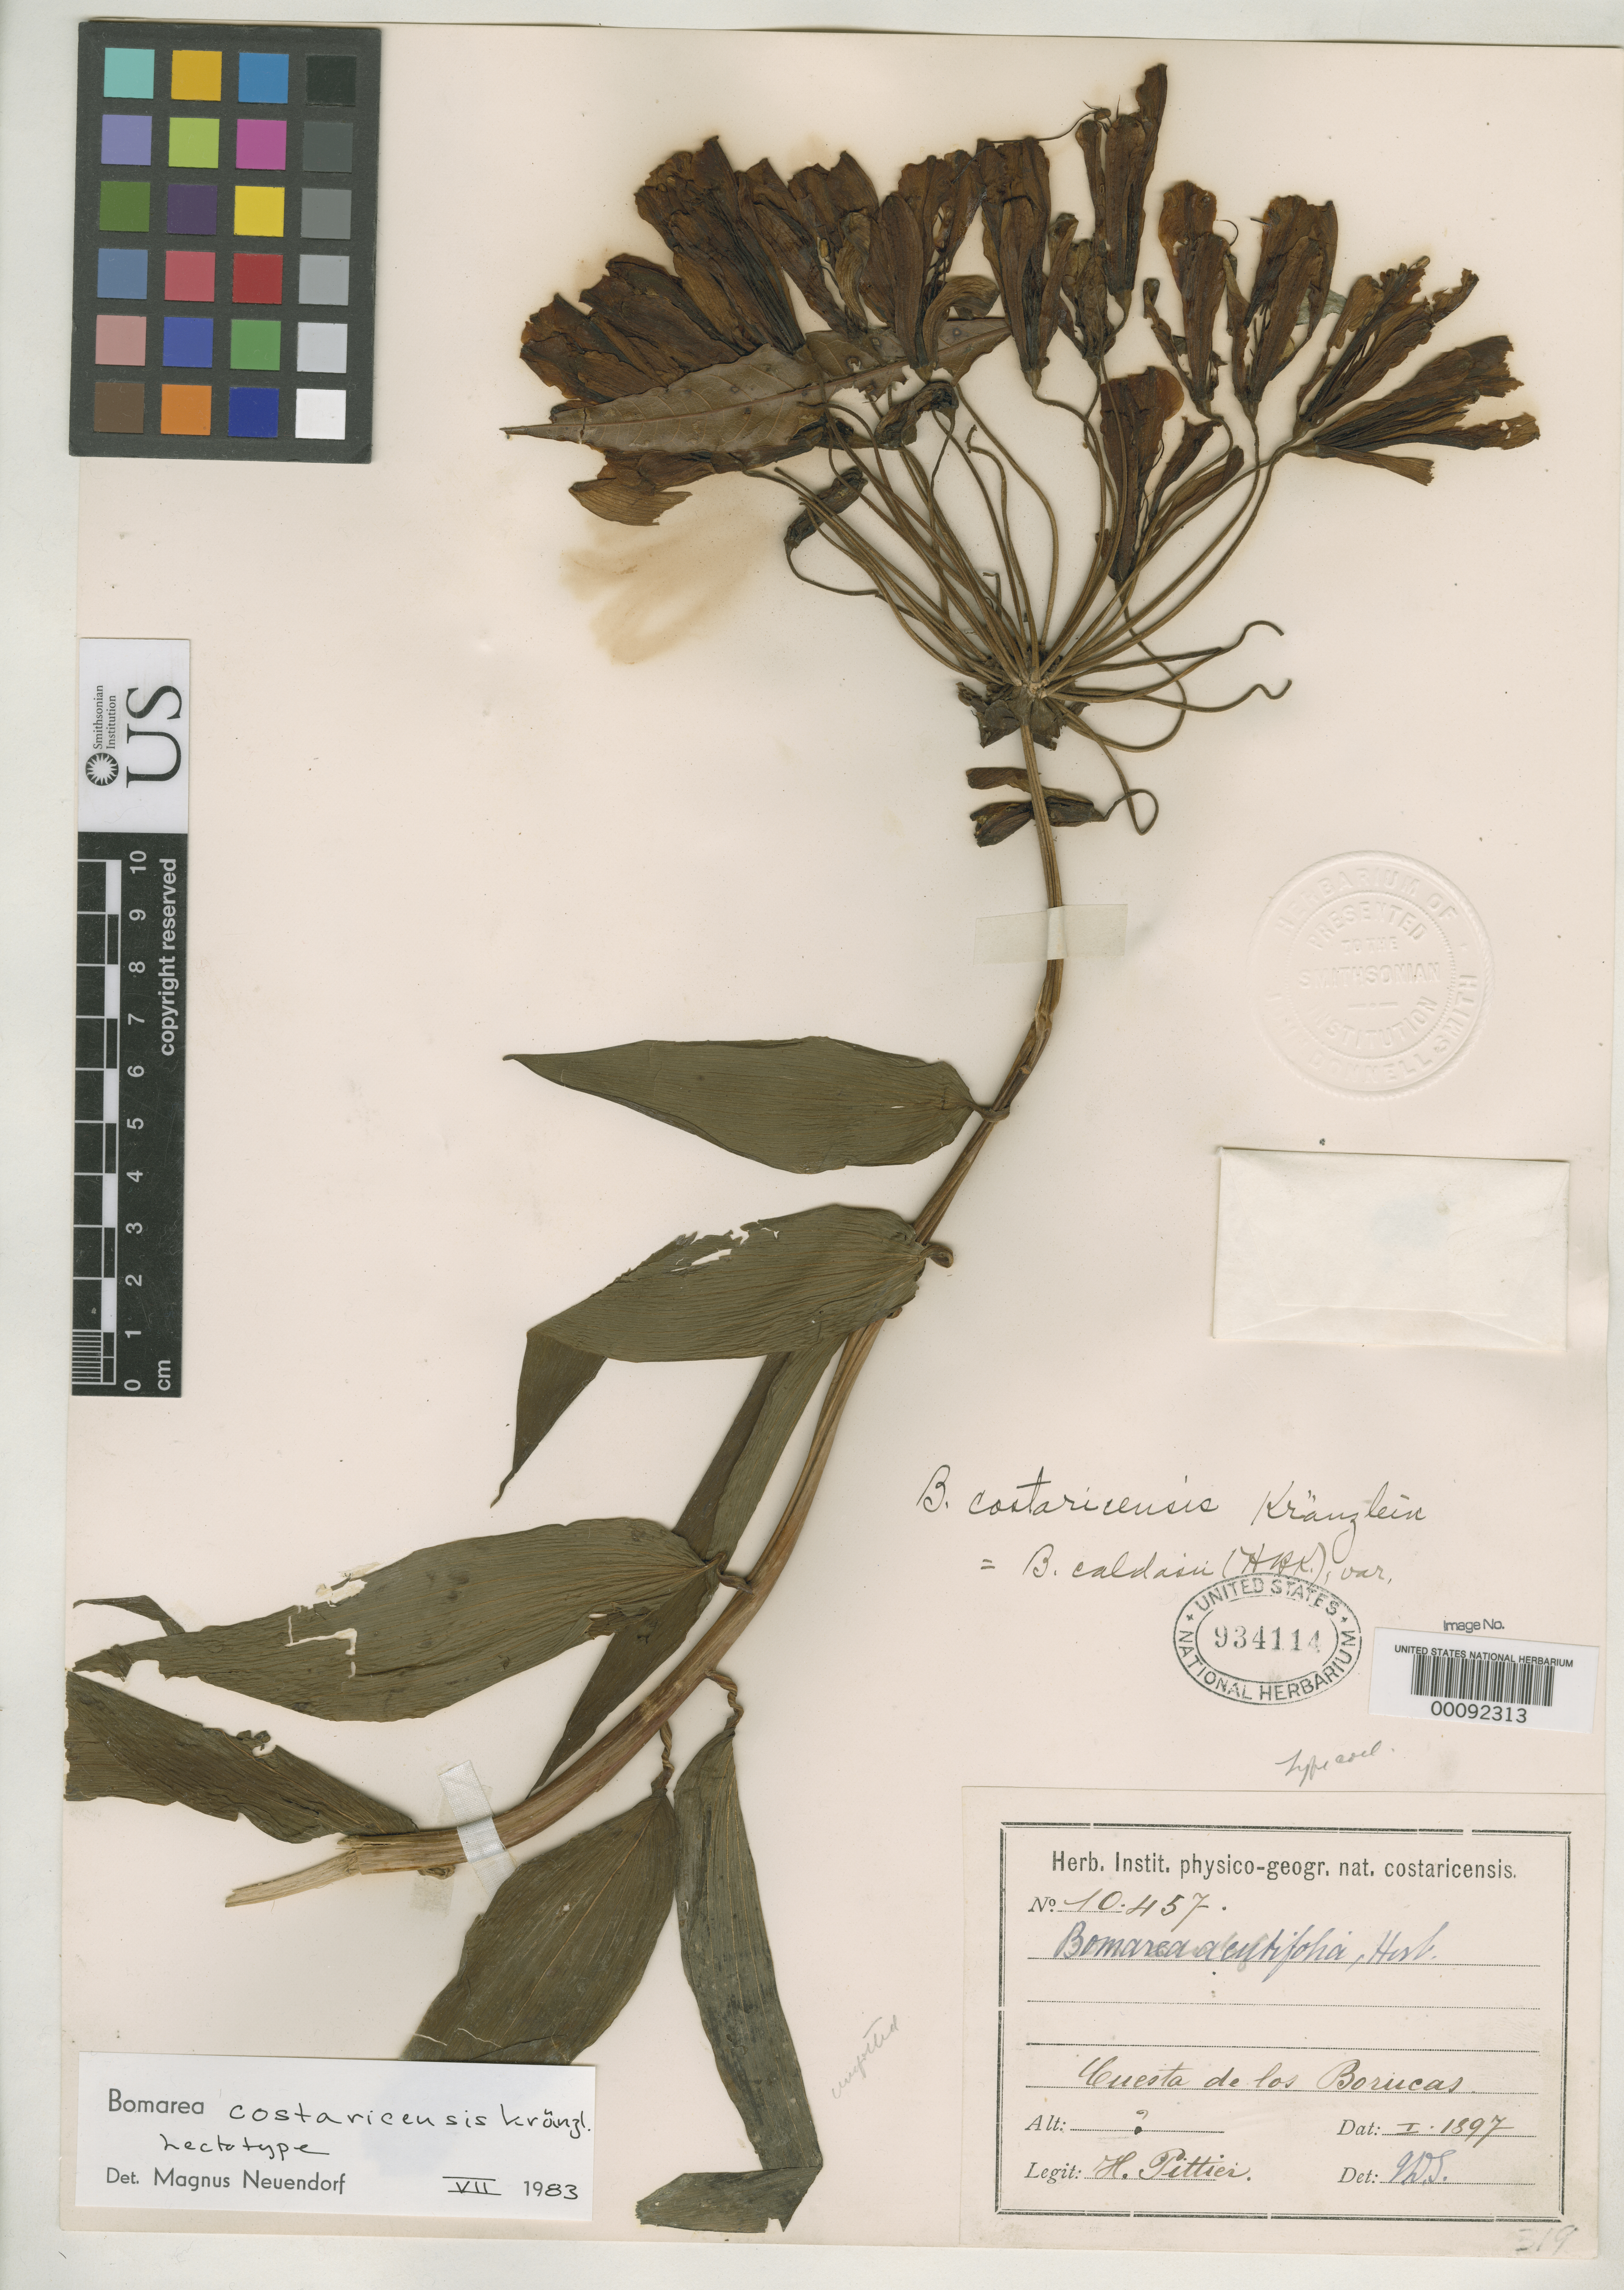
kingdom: Plantae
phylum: Tracheophyta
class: Liliopsida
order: Liliales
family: Alstroemeriaceae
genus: Bomarea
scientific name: Bomarea costaricensis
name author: Kraenzl.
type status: Isotype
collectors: H. F. Pittier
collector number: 10457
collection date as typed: Jan 1897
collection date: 1897-01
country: Costa Rica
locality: Cerro de Buena Vista, Cuesta de las Berucas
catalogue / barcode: US 934114